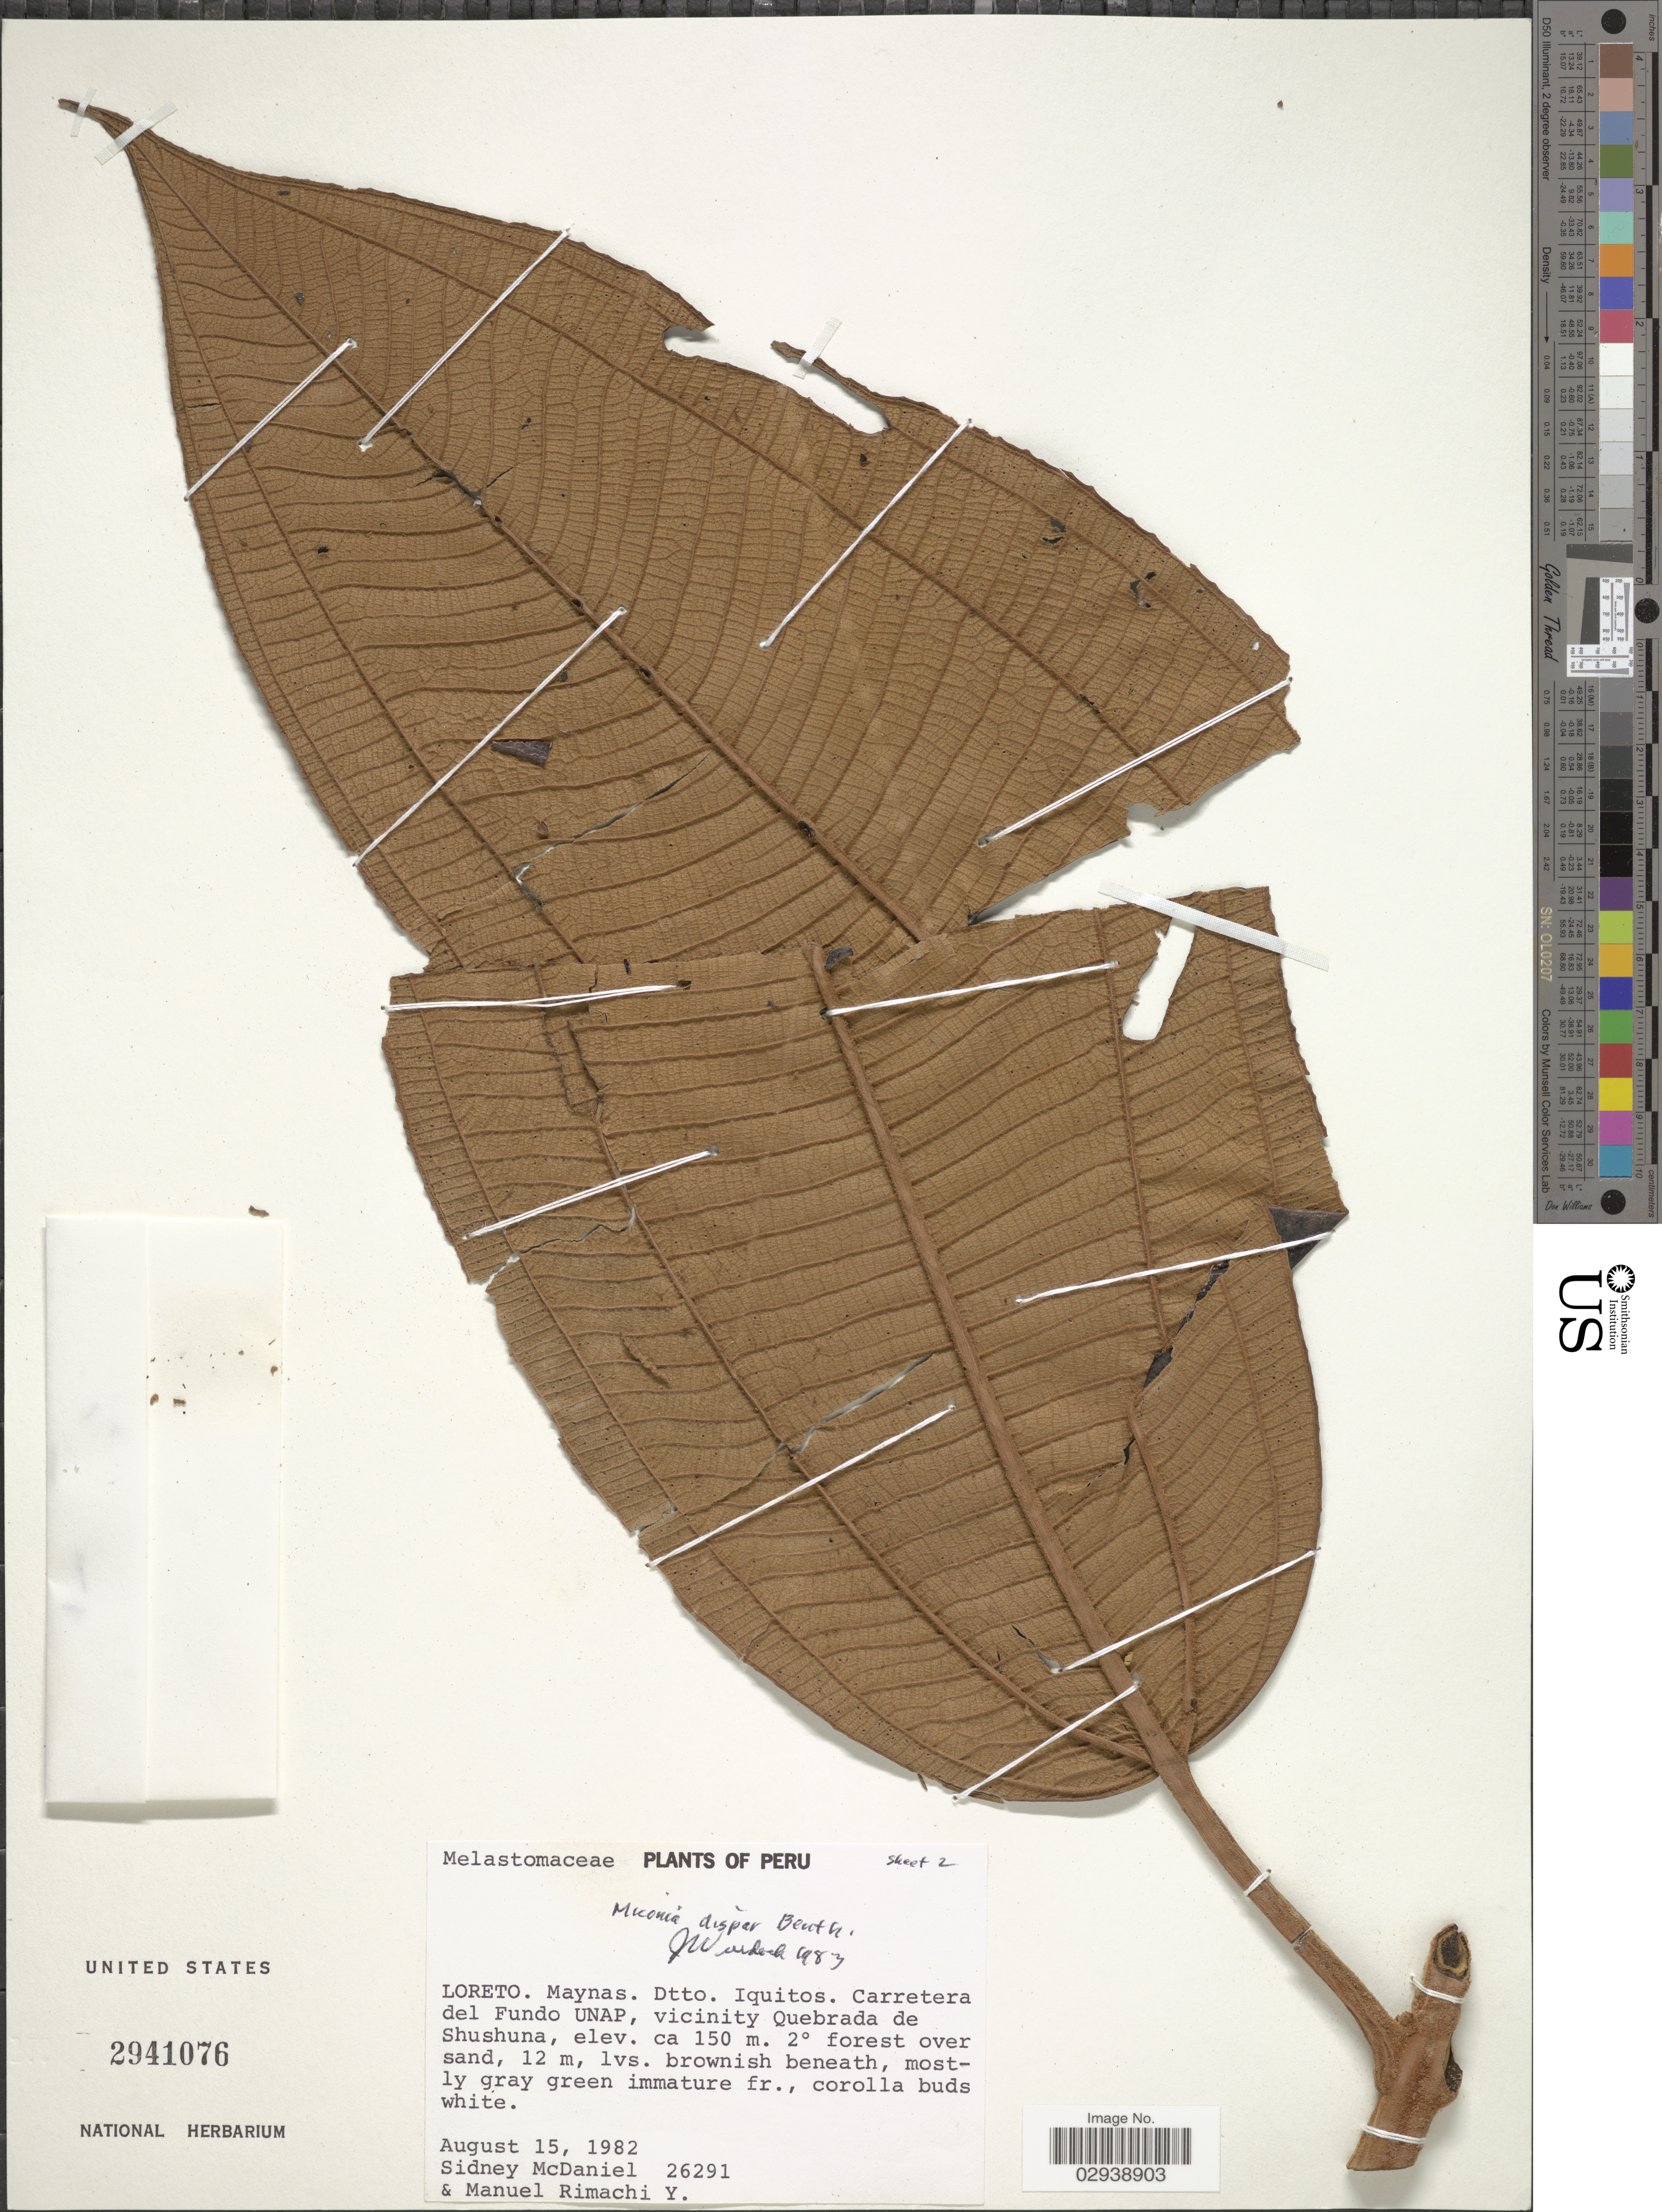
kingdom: Plantae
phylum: Tracheophyta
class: Magnoliopsida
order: Myrtales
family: Melastomataceae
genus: Miconia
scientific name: Miconia dispar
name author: Benth.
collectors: S. McDaniel & M. Rimachi Y.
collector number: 26291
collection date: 1982-08-15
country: Peru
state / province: Loreto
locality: Maynas, Dtto. Iquitos, Carretera del Fundo UNAP, vicinity Quebrada de Shushuna.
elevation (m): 150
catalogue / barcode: US 2941076